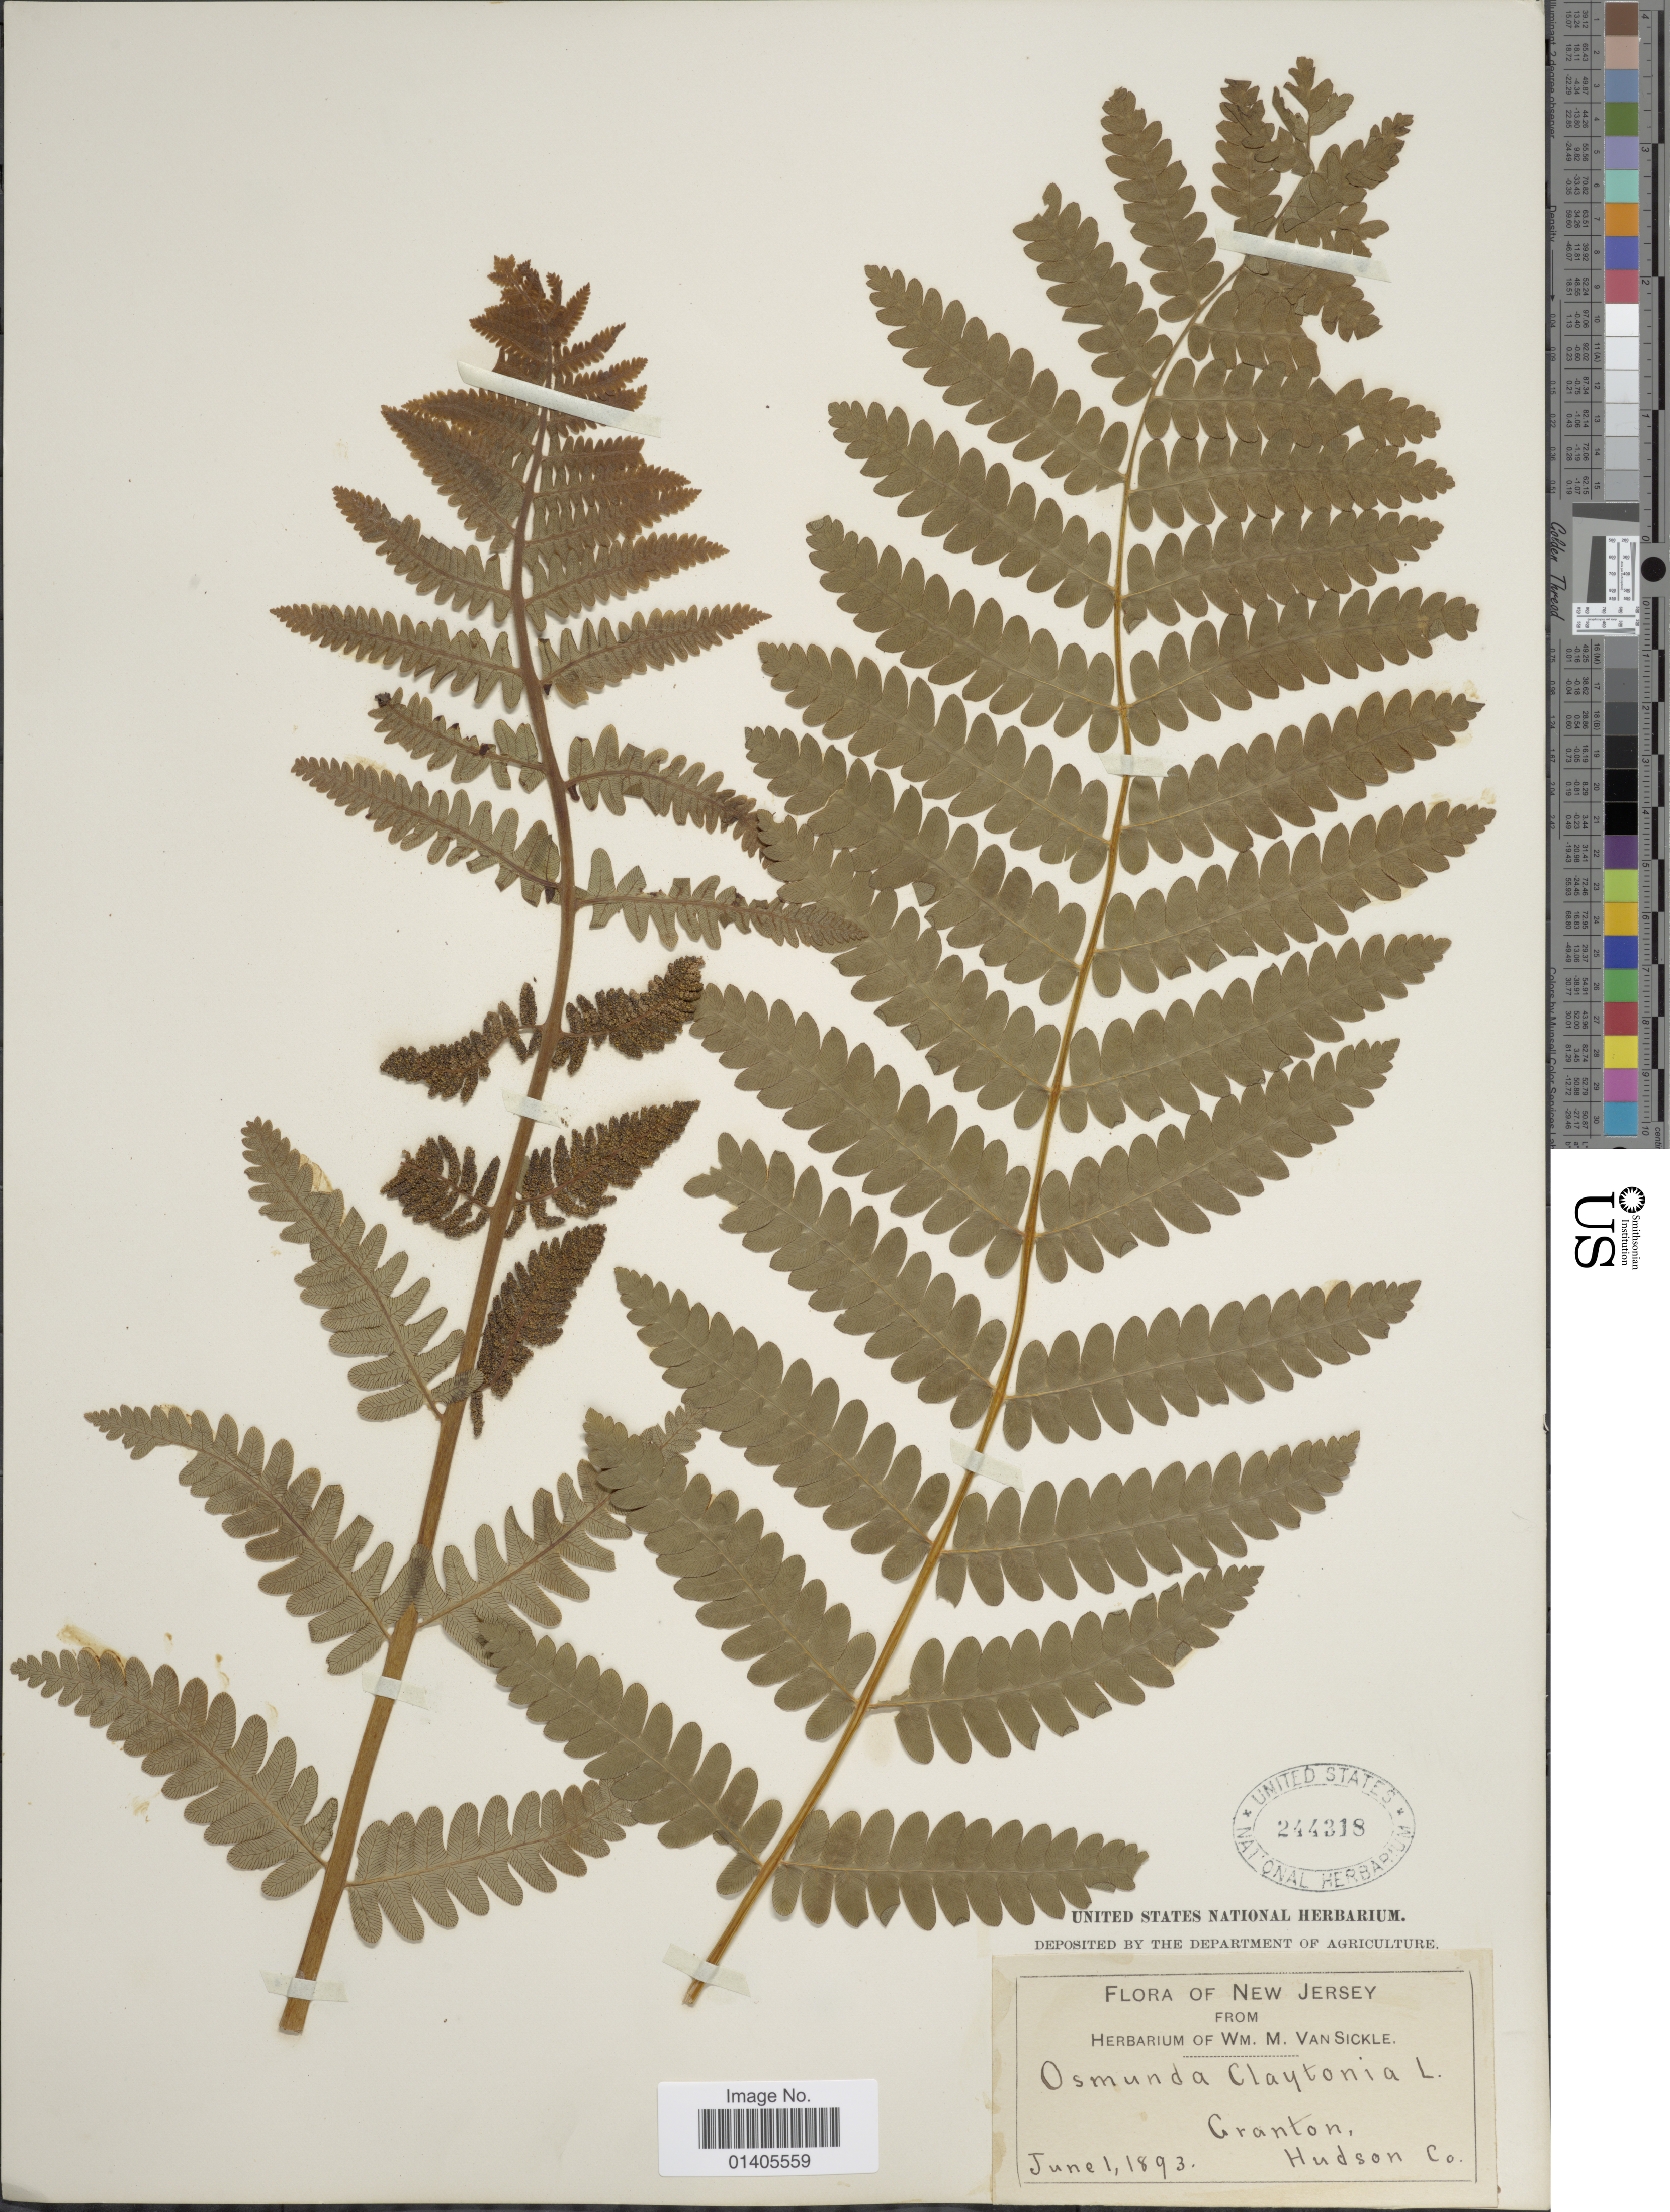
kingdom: Plantae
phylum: Tracheophyta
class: Polypodiopsida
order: Osmundales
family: Osmundaceae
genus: Osmunda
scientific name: Osmunda claytoniana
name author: (L.) Tagawa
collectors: ex herb. Wm. M. Van Sickle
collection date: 1893-06-01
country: United States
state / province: New Jersey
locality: Granton, Hudson Co.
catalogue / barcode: US 244318